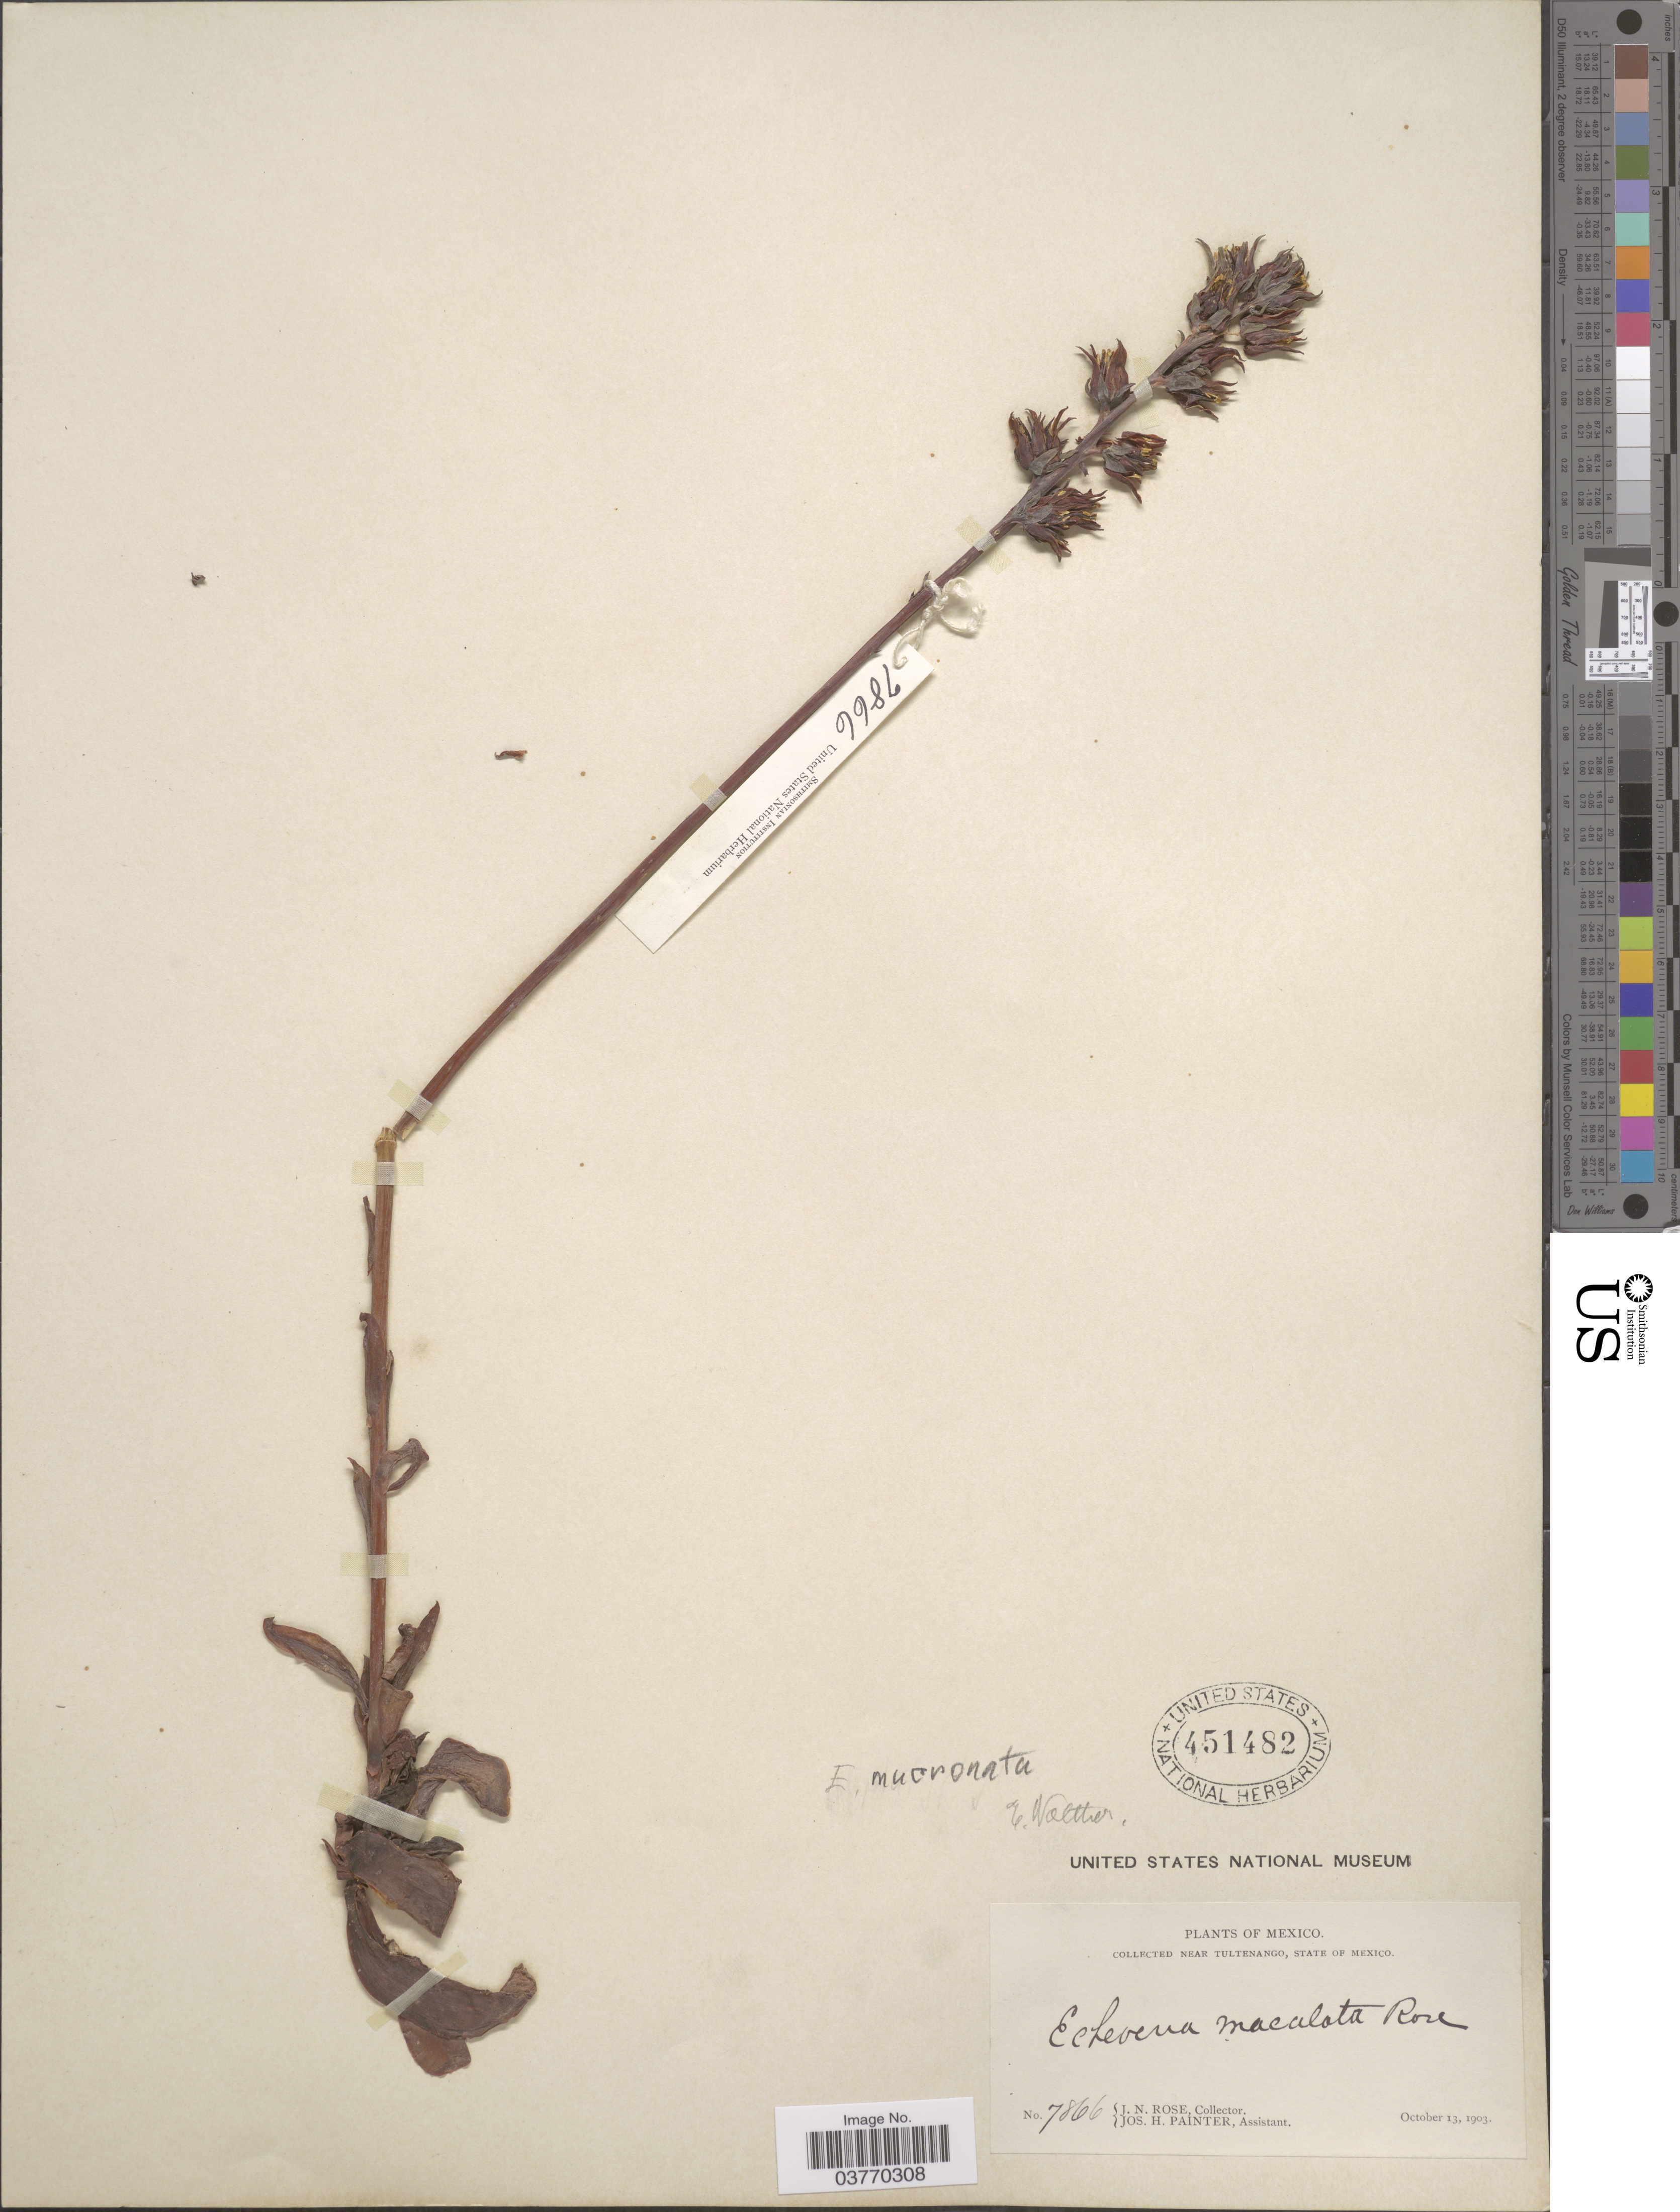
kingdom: Plantae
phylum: Tracheophyta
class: Magnoliopsida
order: Saxifragales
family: Crassulaceae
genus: Echeveria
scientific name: Echeveria mucronata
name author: Schltdl.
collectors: J. N. Rose & J. H. Painter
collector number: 7866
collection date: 1903-10-13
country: Mexico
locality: Near Tultenango.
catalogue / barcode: US 451482